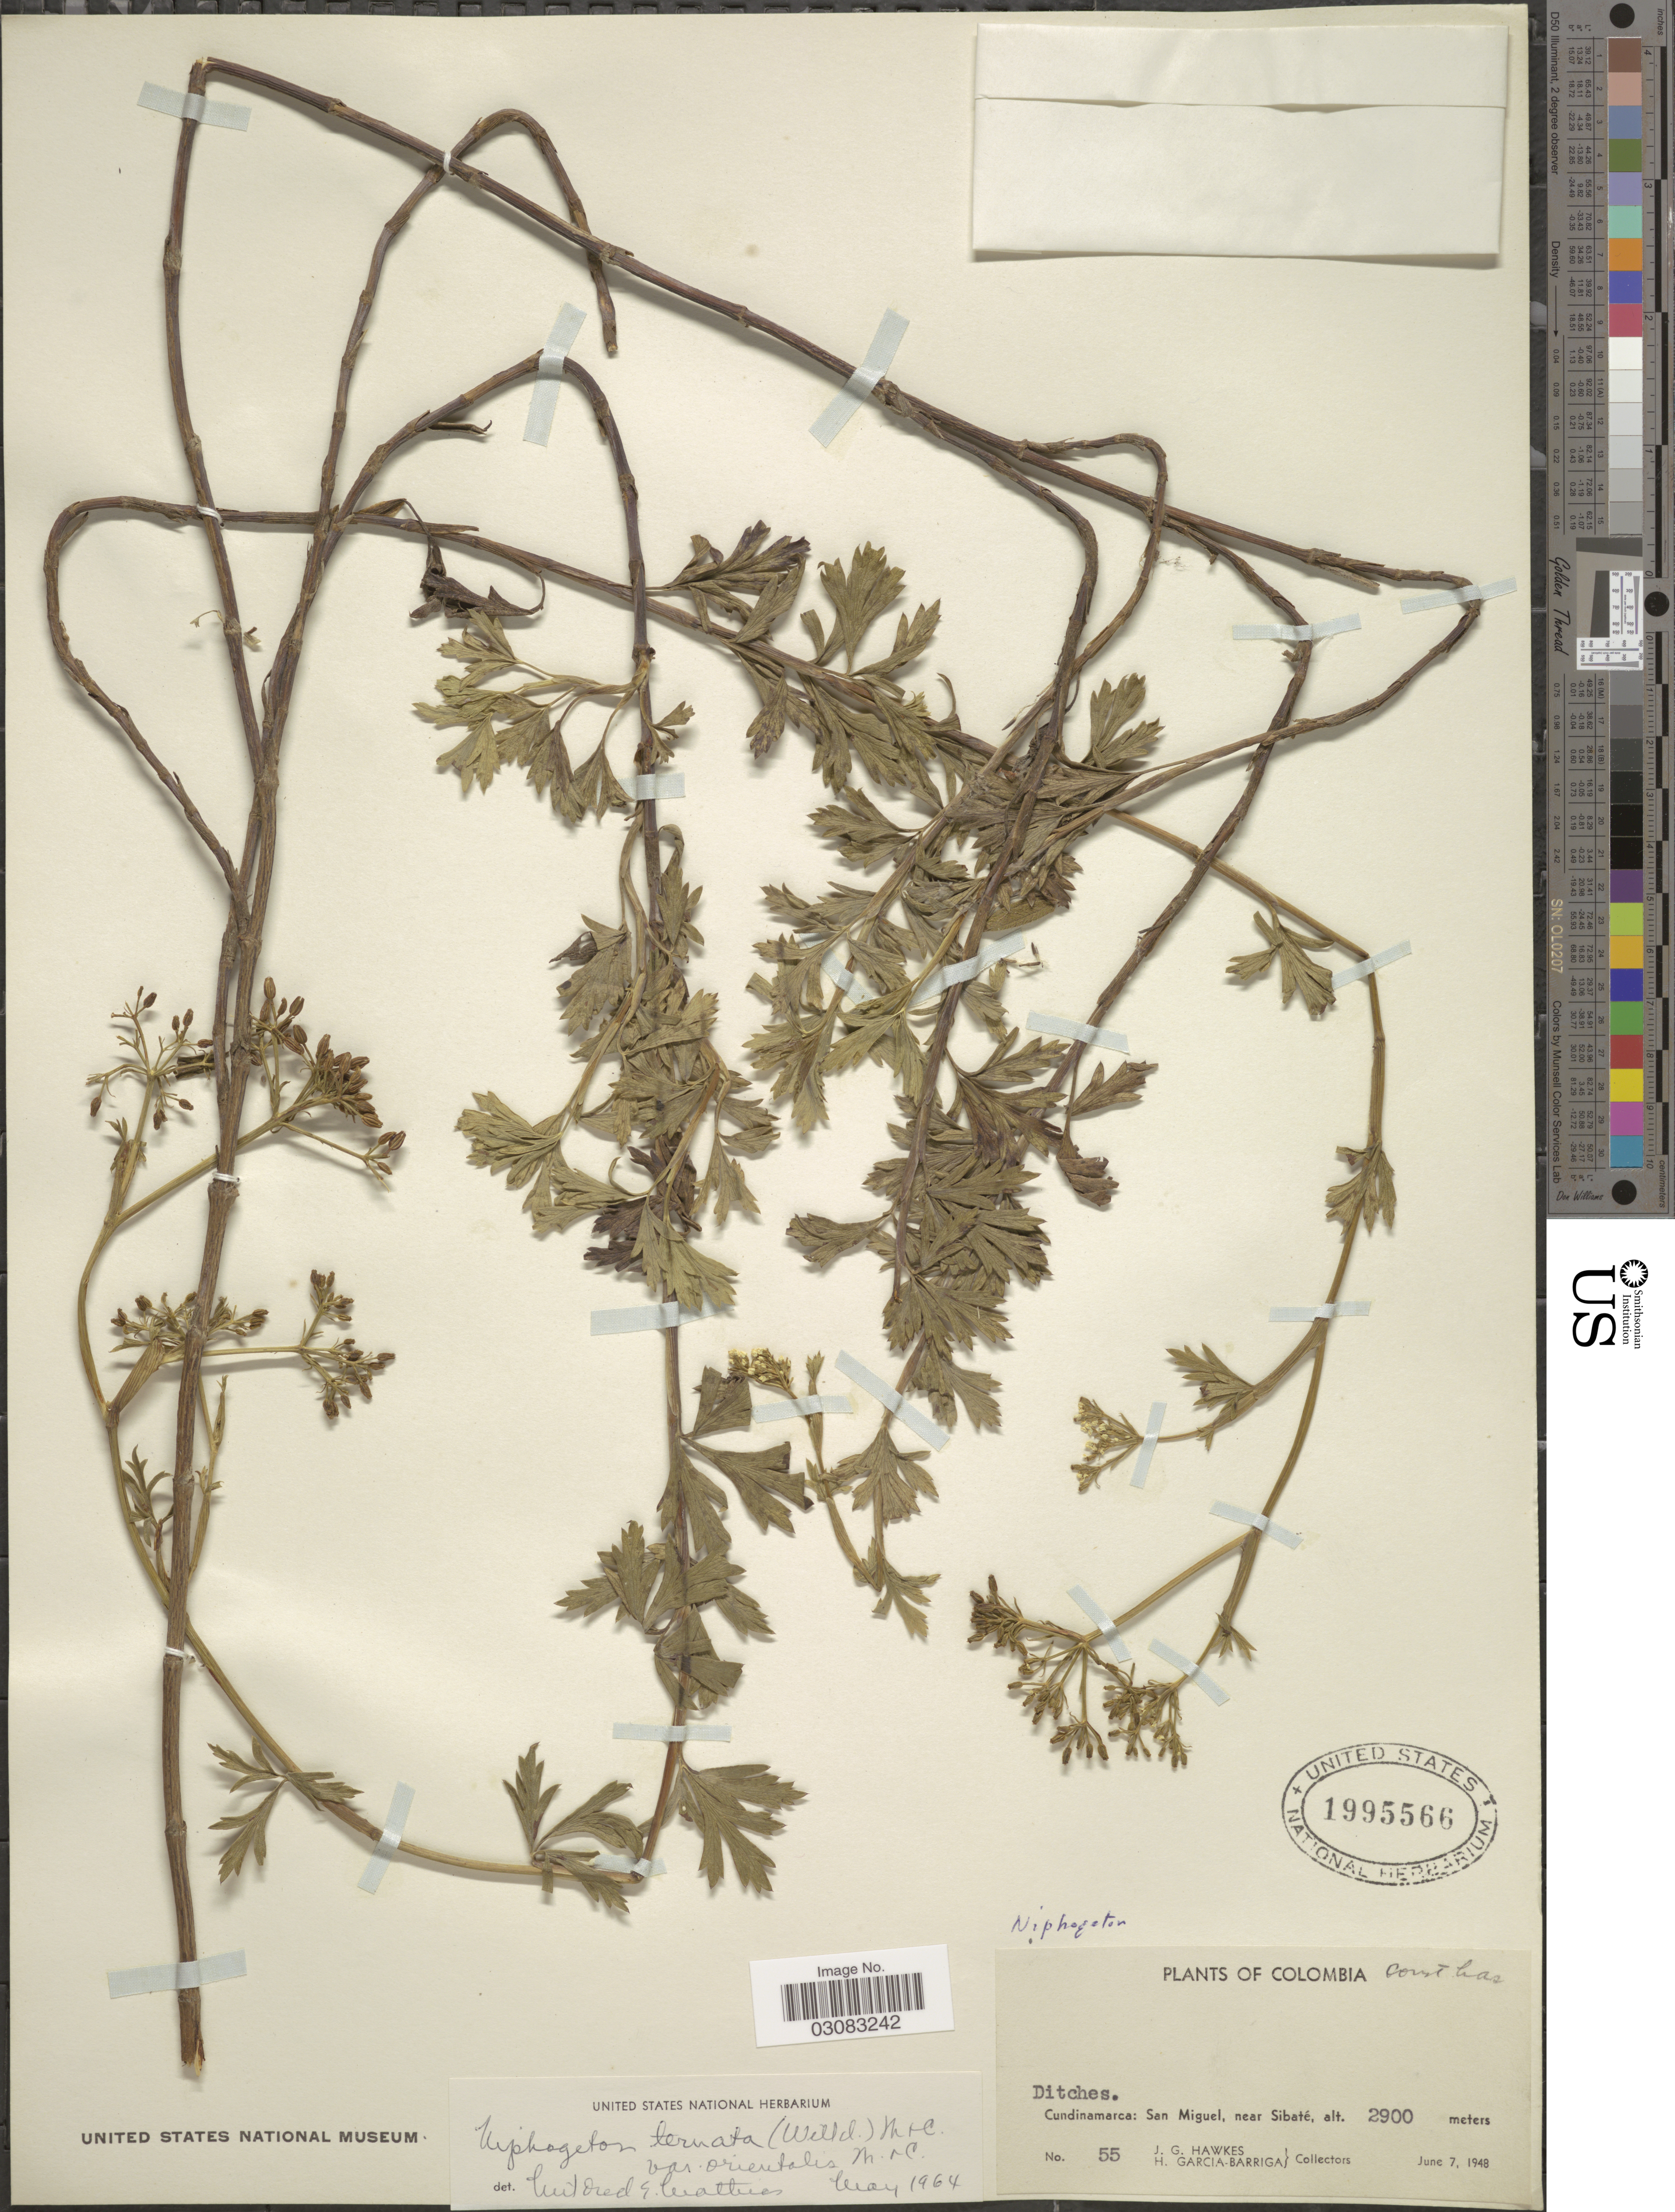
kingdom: Plantae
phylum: Tracheophyta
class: Magnoliopsida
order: Apiales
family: Apiaceae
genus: Niphogeton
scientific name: Niphogeton ternata var. orientalis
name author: Mathias & Constance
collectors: J. Hawkes & H. García Barriga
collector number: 55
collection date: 1948-06-07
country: Colombia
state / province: Cundinamarca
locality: San Miguel, near Sibaté.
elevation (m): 2900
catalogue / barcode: US 1995566